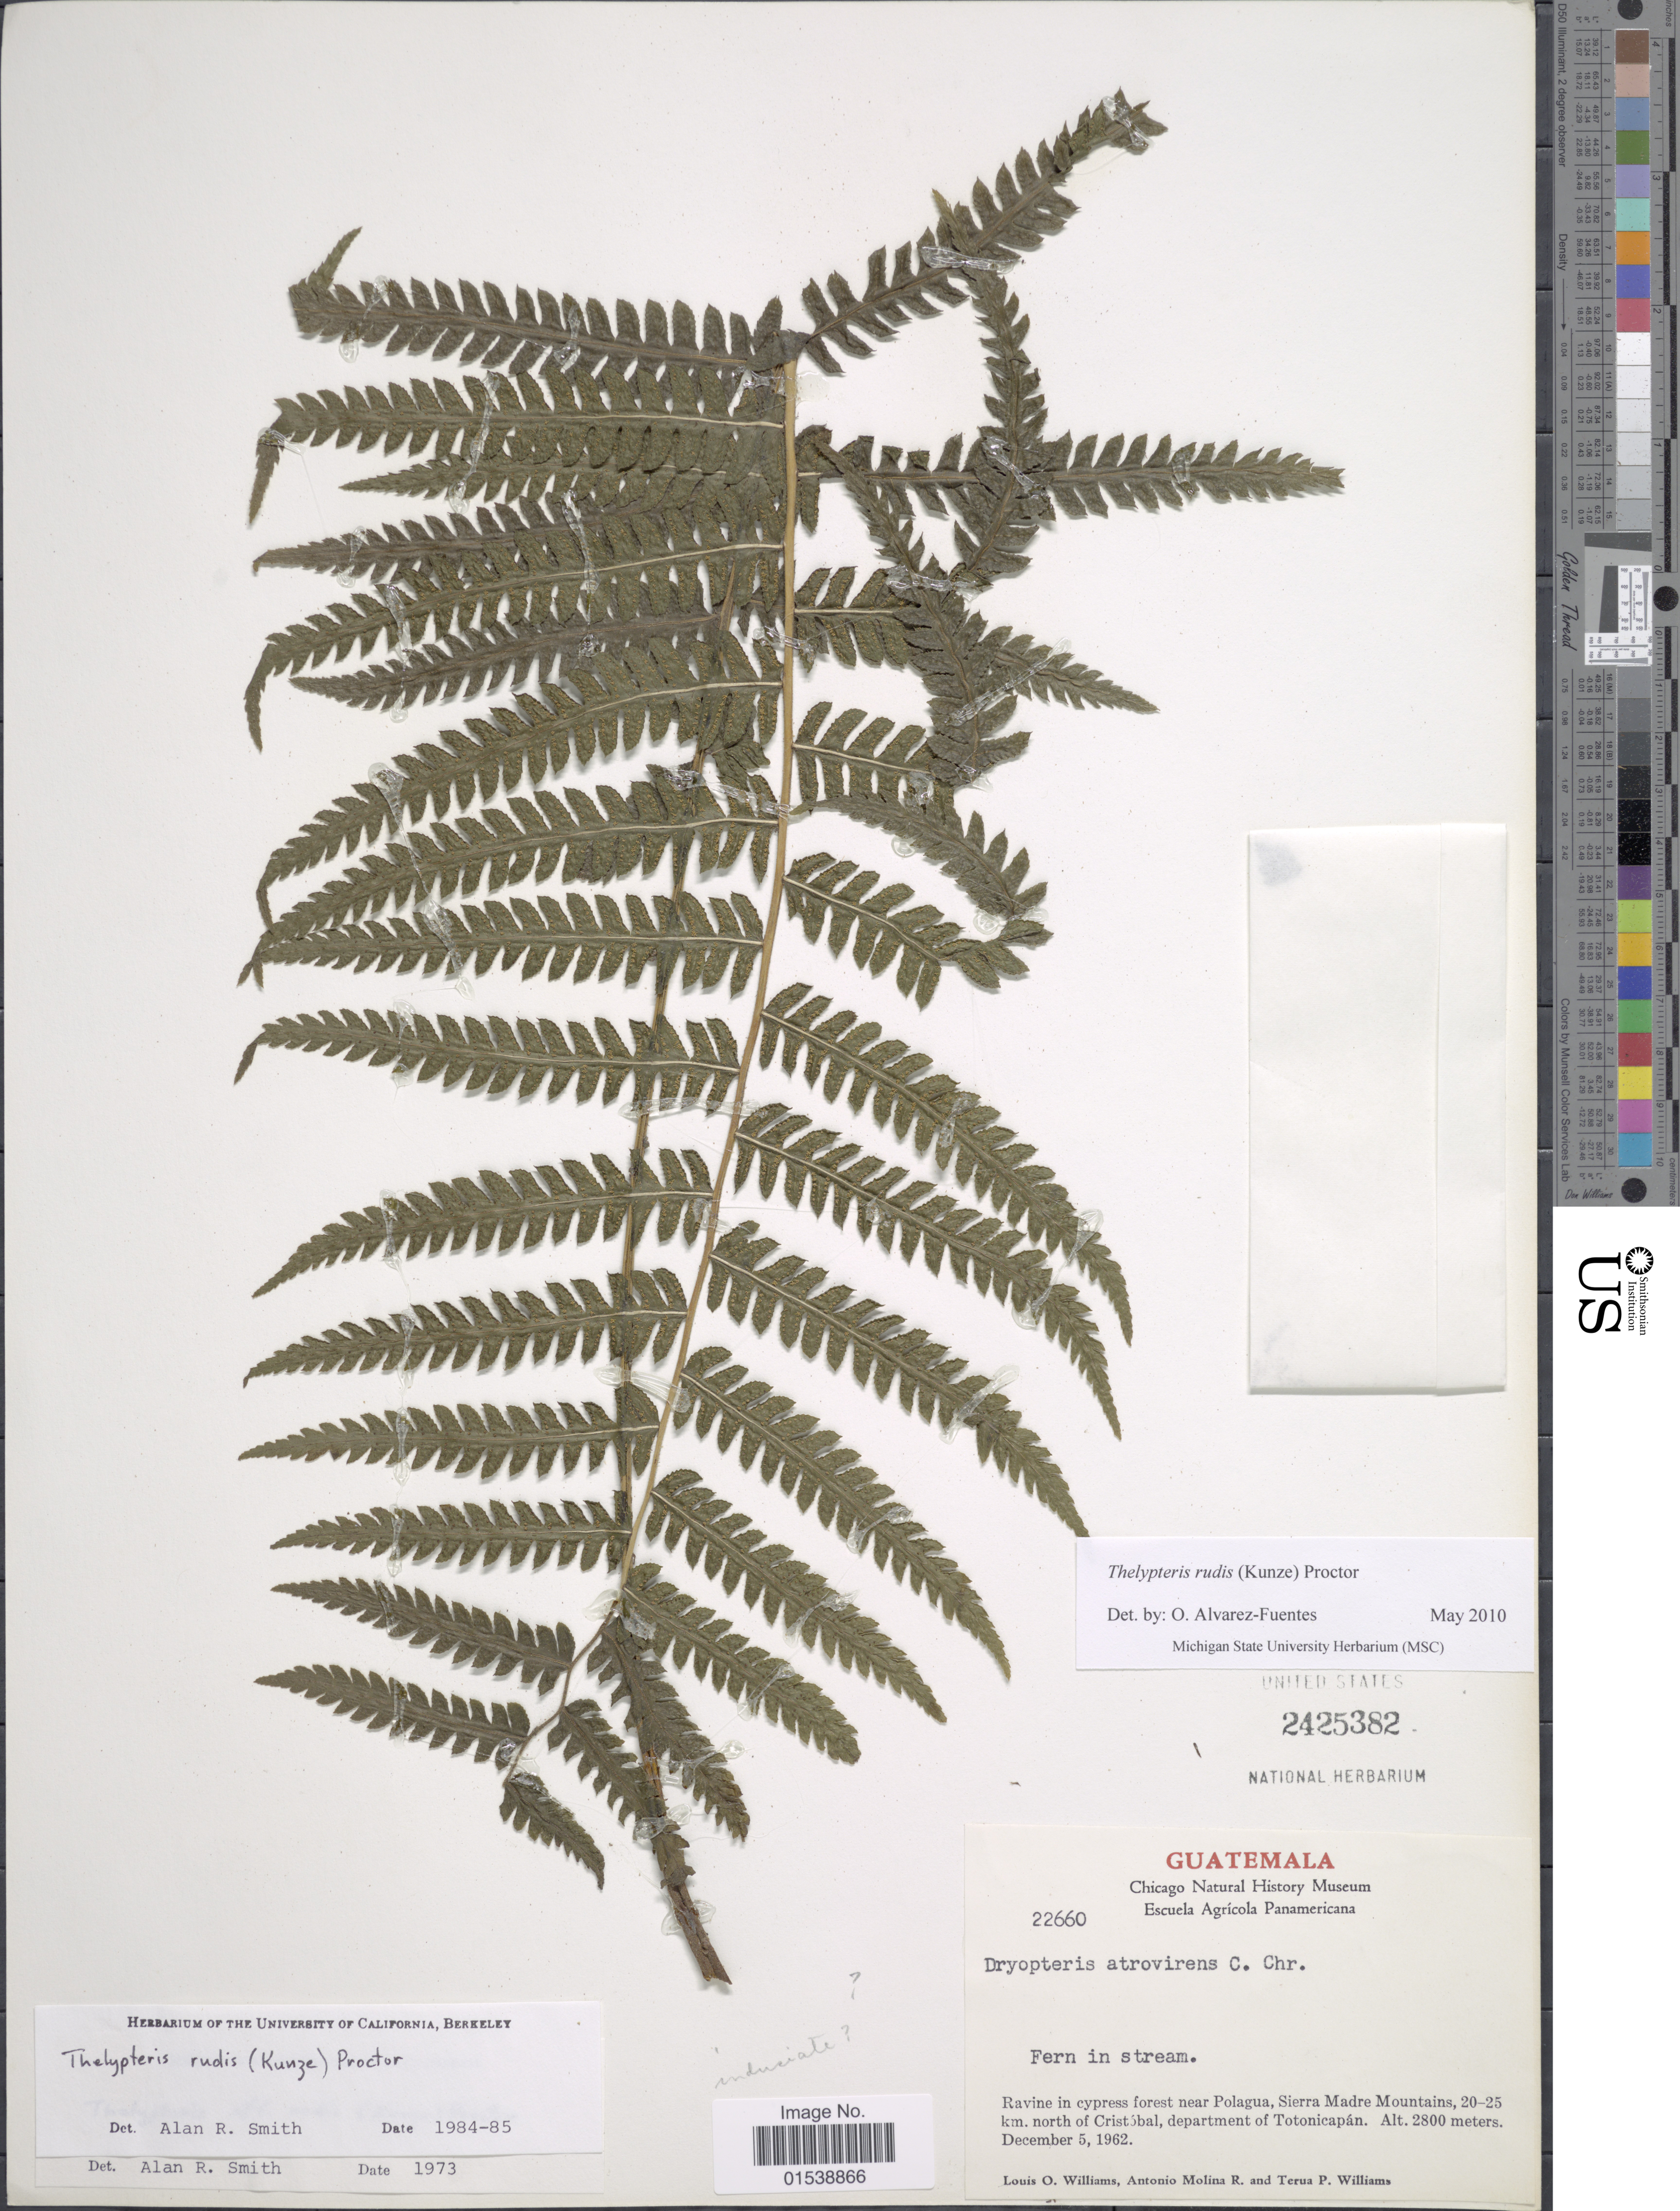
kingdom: Plantae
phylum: Tracheophyta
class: Polypodiopsida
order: Polypodiales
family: Thelypteridaceae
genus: Amauropelta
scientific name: Amauropelta rudis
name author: (Kunze) Pic. Serm.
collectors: L. O. Williams, A. Molina R. & T. P. Williams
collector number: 22660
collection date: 1962-12-05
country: Guatemala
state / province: Totonicapan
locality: Ravine in cypress forest near Polagua, Sierra Madre Mountains, 20-25 km. north of Cristobal, department of Totonicapan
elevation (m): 2800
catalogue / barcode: US 2425382